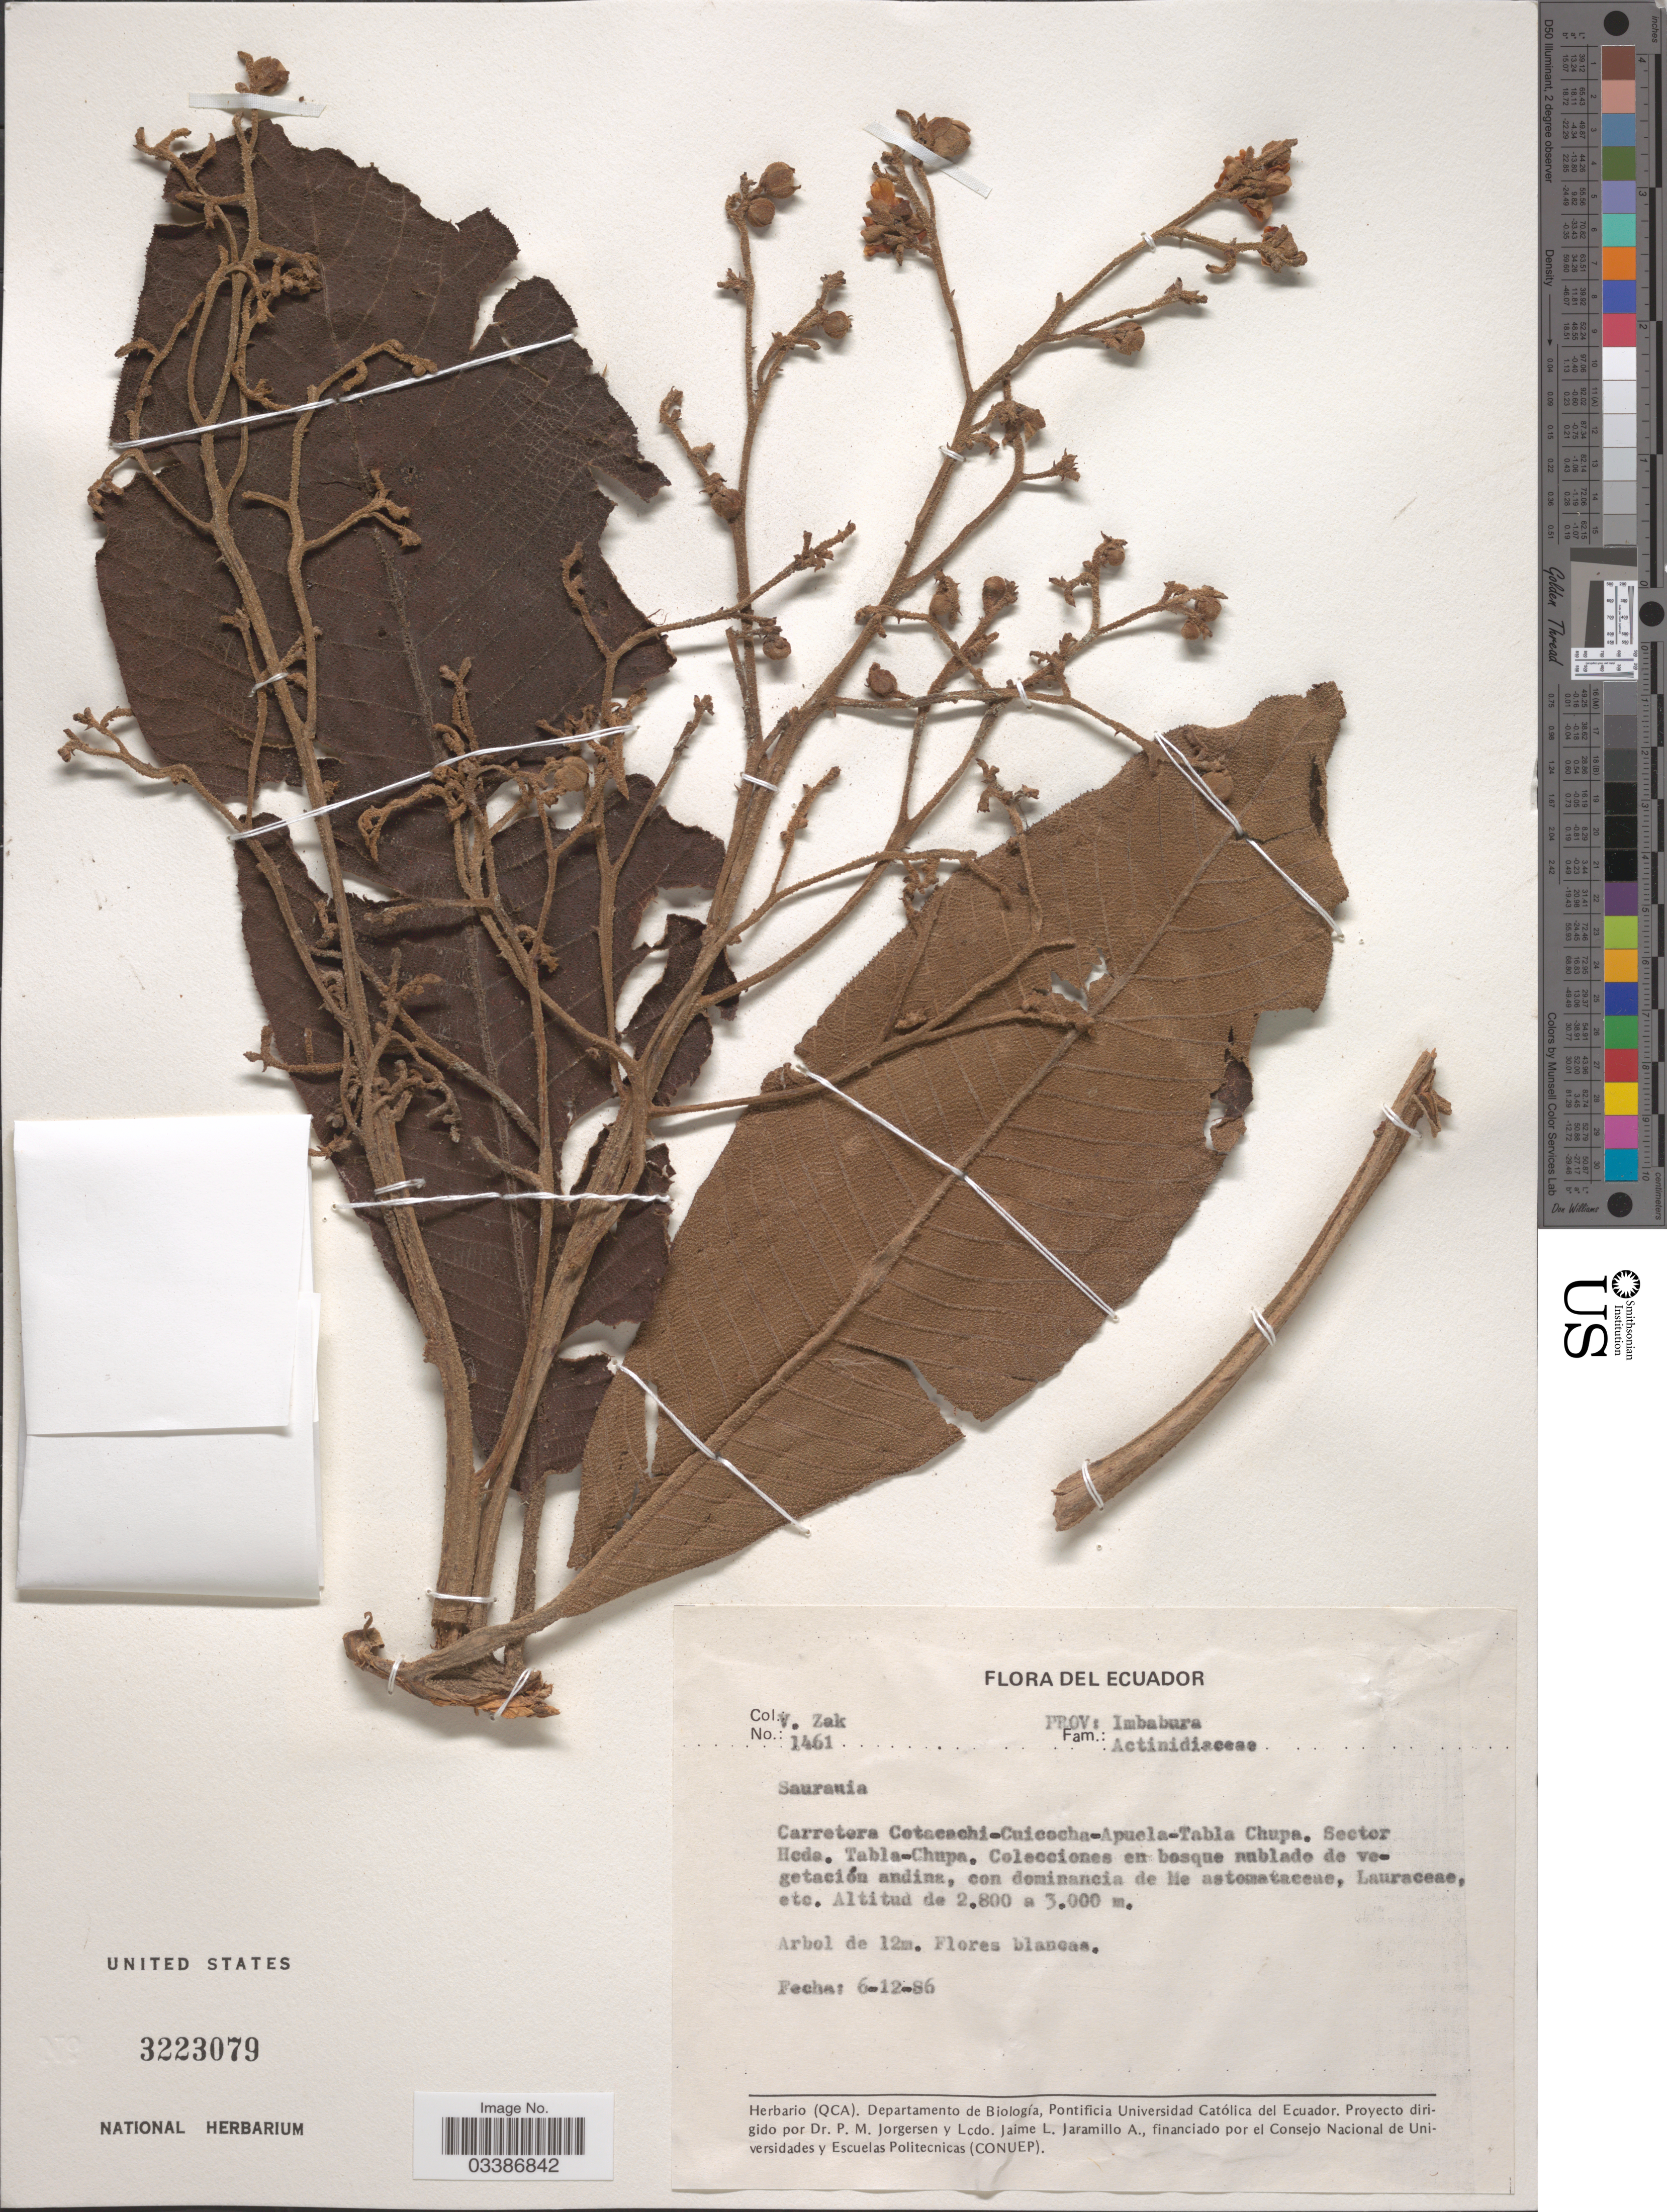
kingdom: Plantae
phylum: Tracheophyta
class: Magnoliopsida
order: Ericales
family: Actinidiaceae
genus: Saurauia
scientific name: Saurauia sp.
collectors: V. Zak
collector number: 1461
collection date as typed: Transcribed d/m/y: 6/12/86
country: Ecuador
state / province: Imbabura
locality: Carretera Cotacachi-Cuicocha-Apuela-Tabla Chupa. Sector Heda. Tabla-Chupa.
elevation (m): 2800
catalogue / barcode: US 3223079